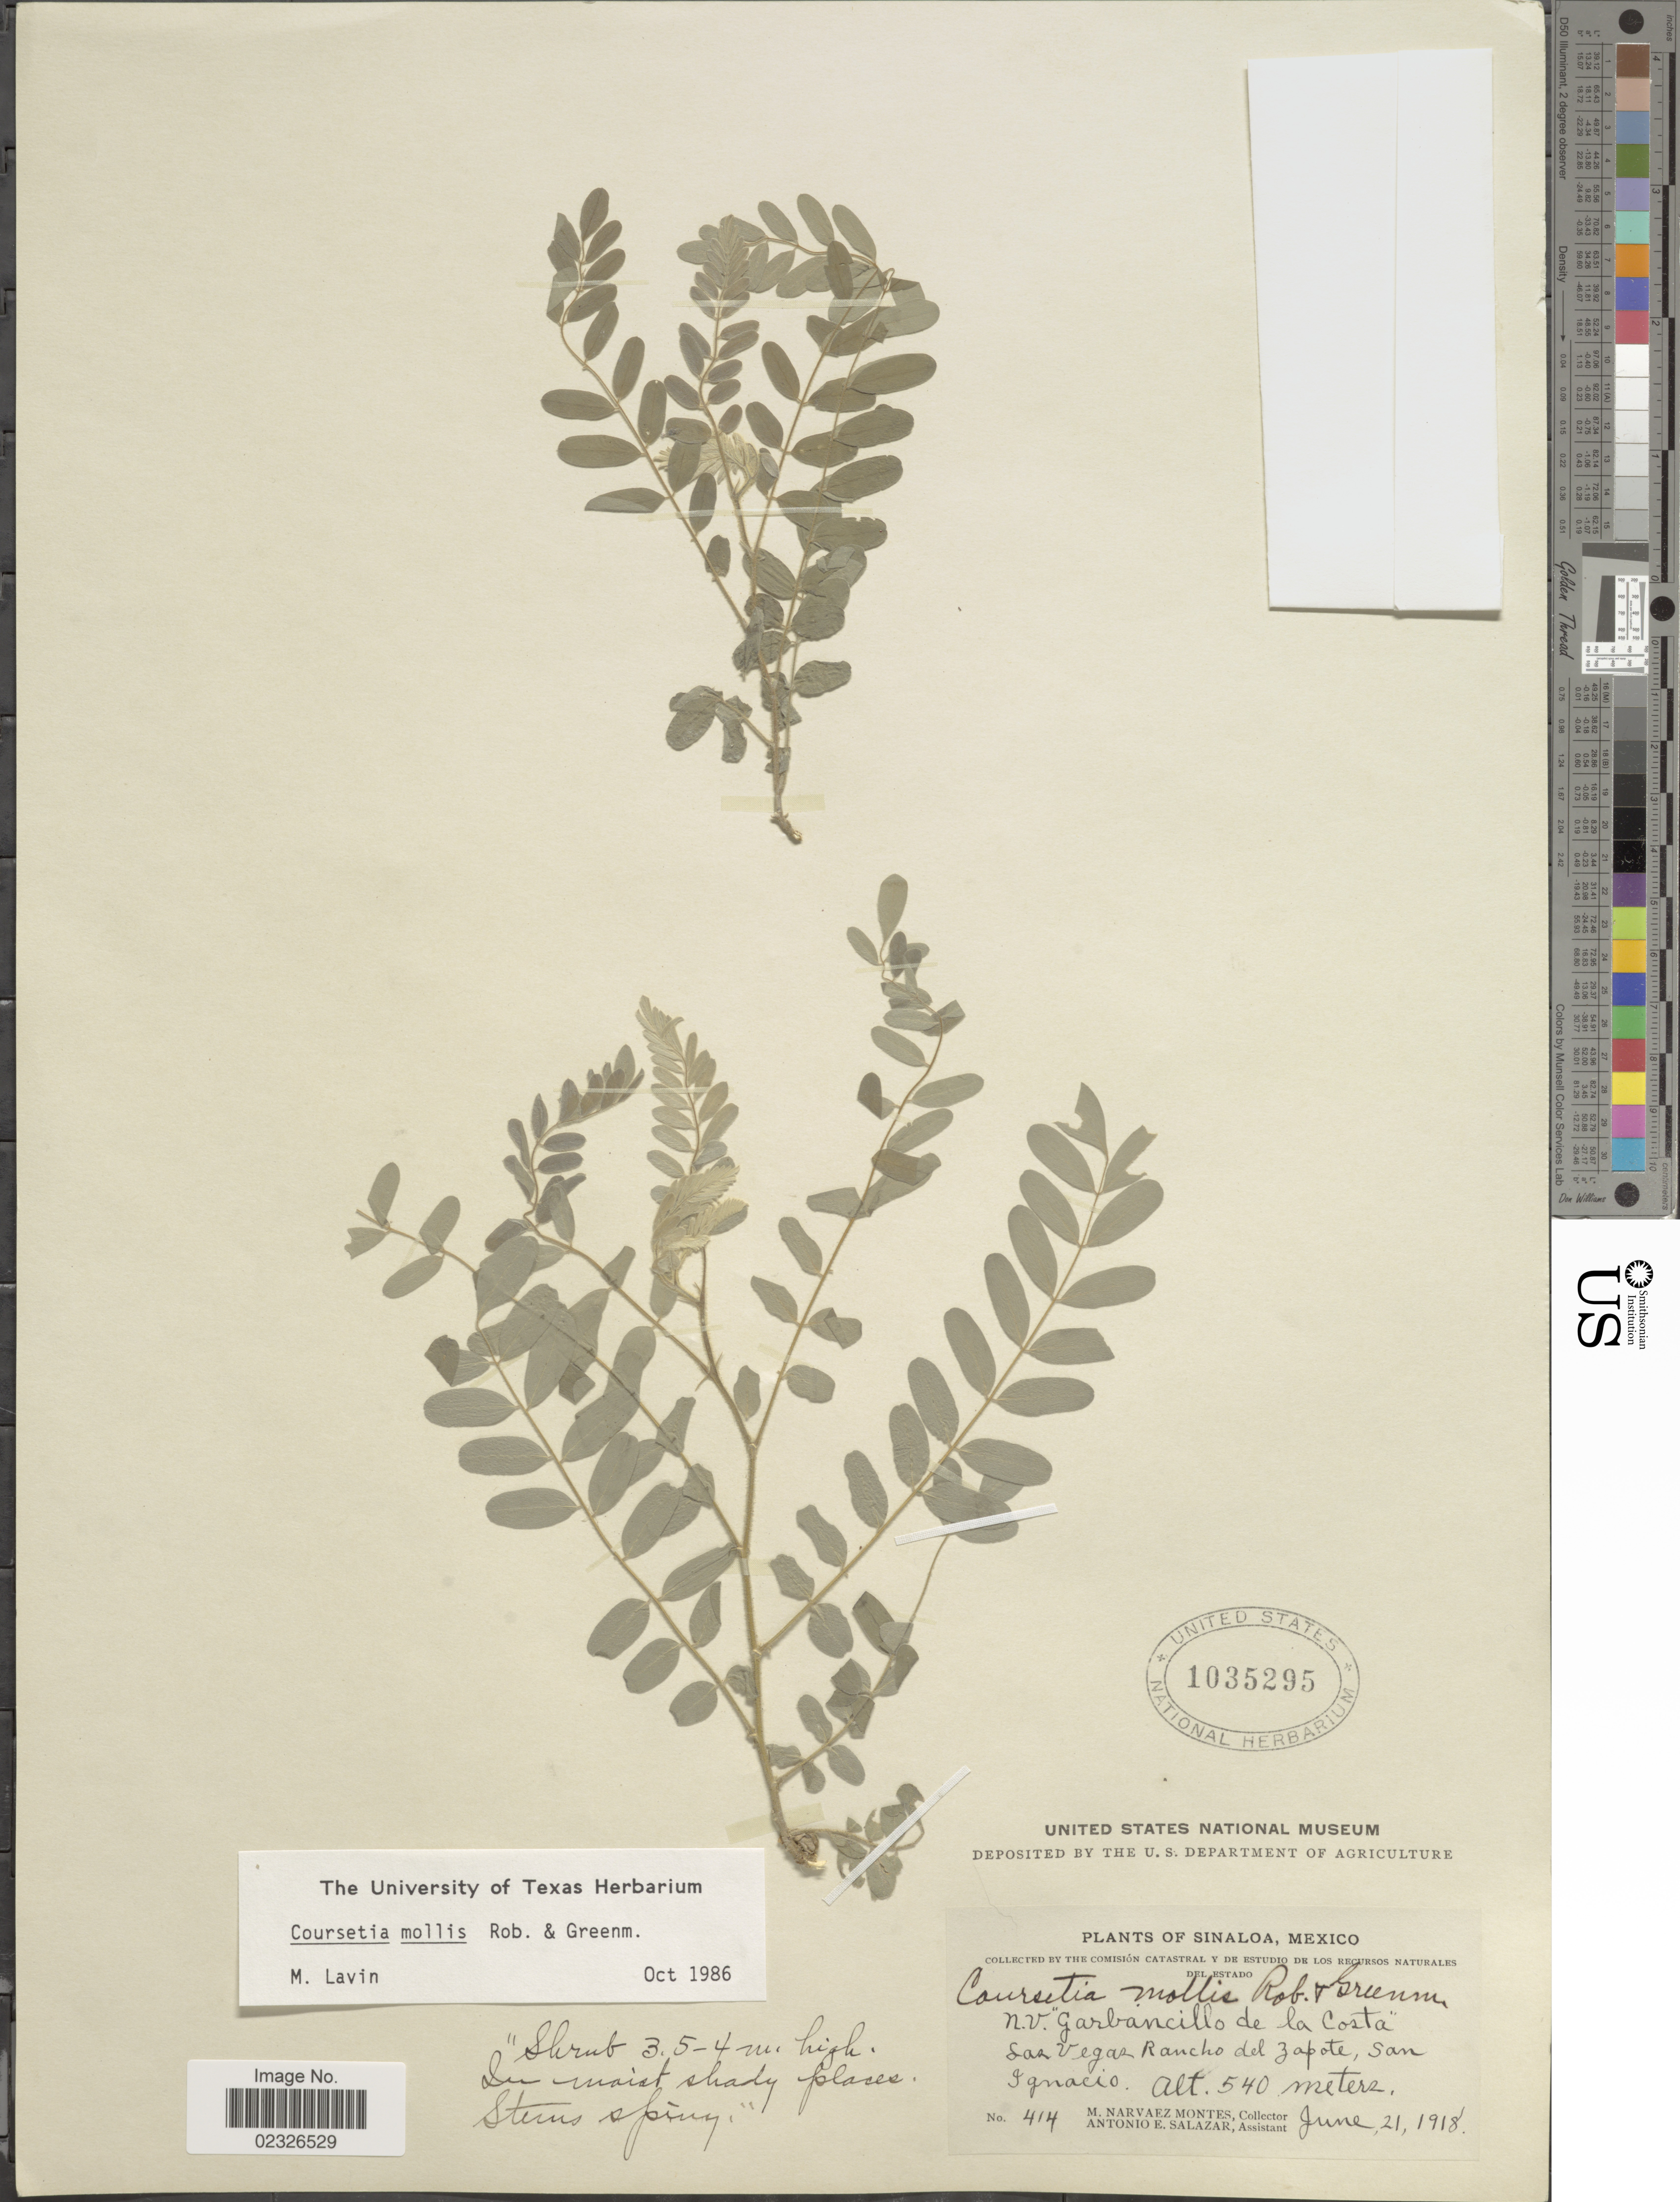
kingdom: Plantae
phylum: Tracheophyta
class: Magnoliopsida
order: Fabales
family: Fabaceae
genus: Coursetia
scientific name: Coursetia mollis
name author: B.L. Rob. & Greenm.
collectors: M. Narvaez-Montes & A. E. Salazar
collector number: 414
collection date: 1918-06-21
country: Mexico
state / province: Sinaloa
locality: Las Vegas Rancho del Zapote, San Ignacio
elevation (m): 540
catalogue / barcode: US 1035295